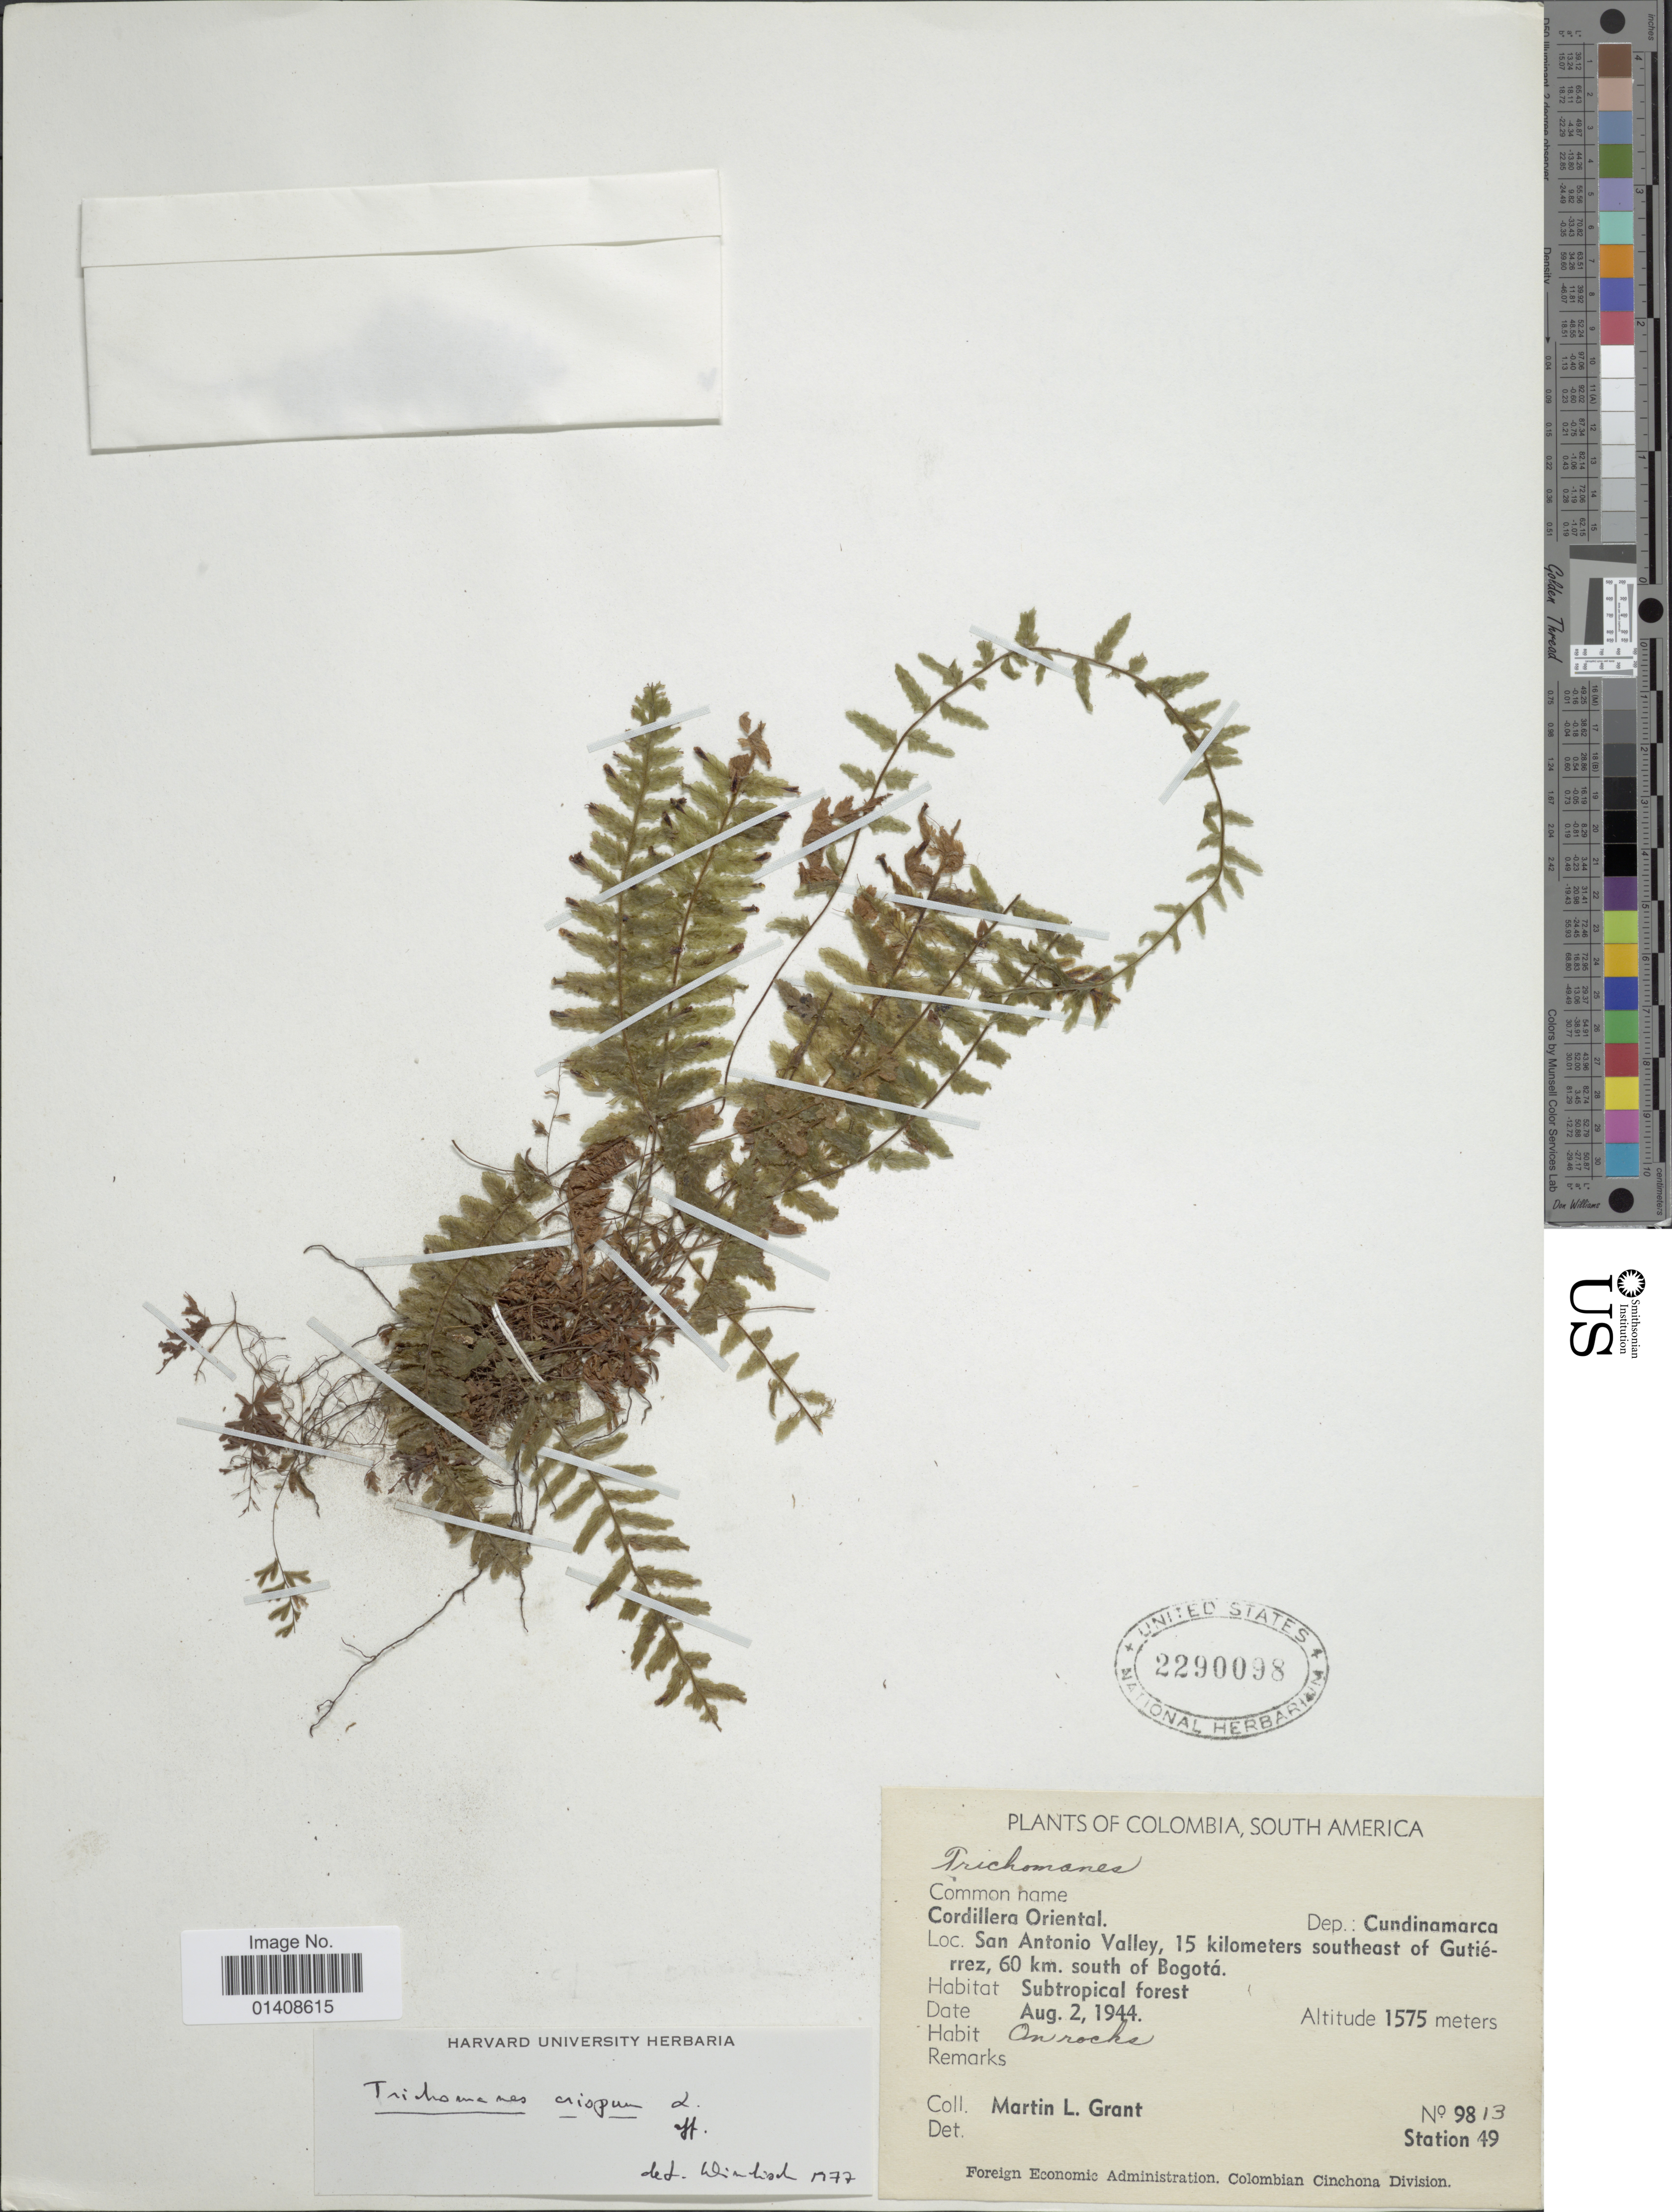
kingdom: Plantae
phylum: Tracheophyta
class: Polypodiopsida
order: Hymenophyllales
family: Hymenophyllaceae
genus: Trichomanes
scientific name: Trichomanes crispum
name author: L.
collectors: M. L. Grant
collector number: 9813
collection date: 1944-08-02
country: Colombia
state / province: Cundinamarca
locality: Cordillera Oriental, San Antonio Valley, 15 kilometers southeast of Gutierrze, 60 km south of Bogota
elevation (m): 1575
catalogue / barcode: US 2290098